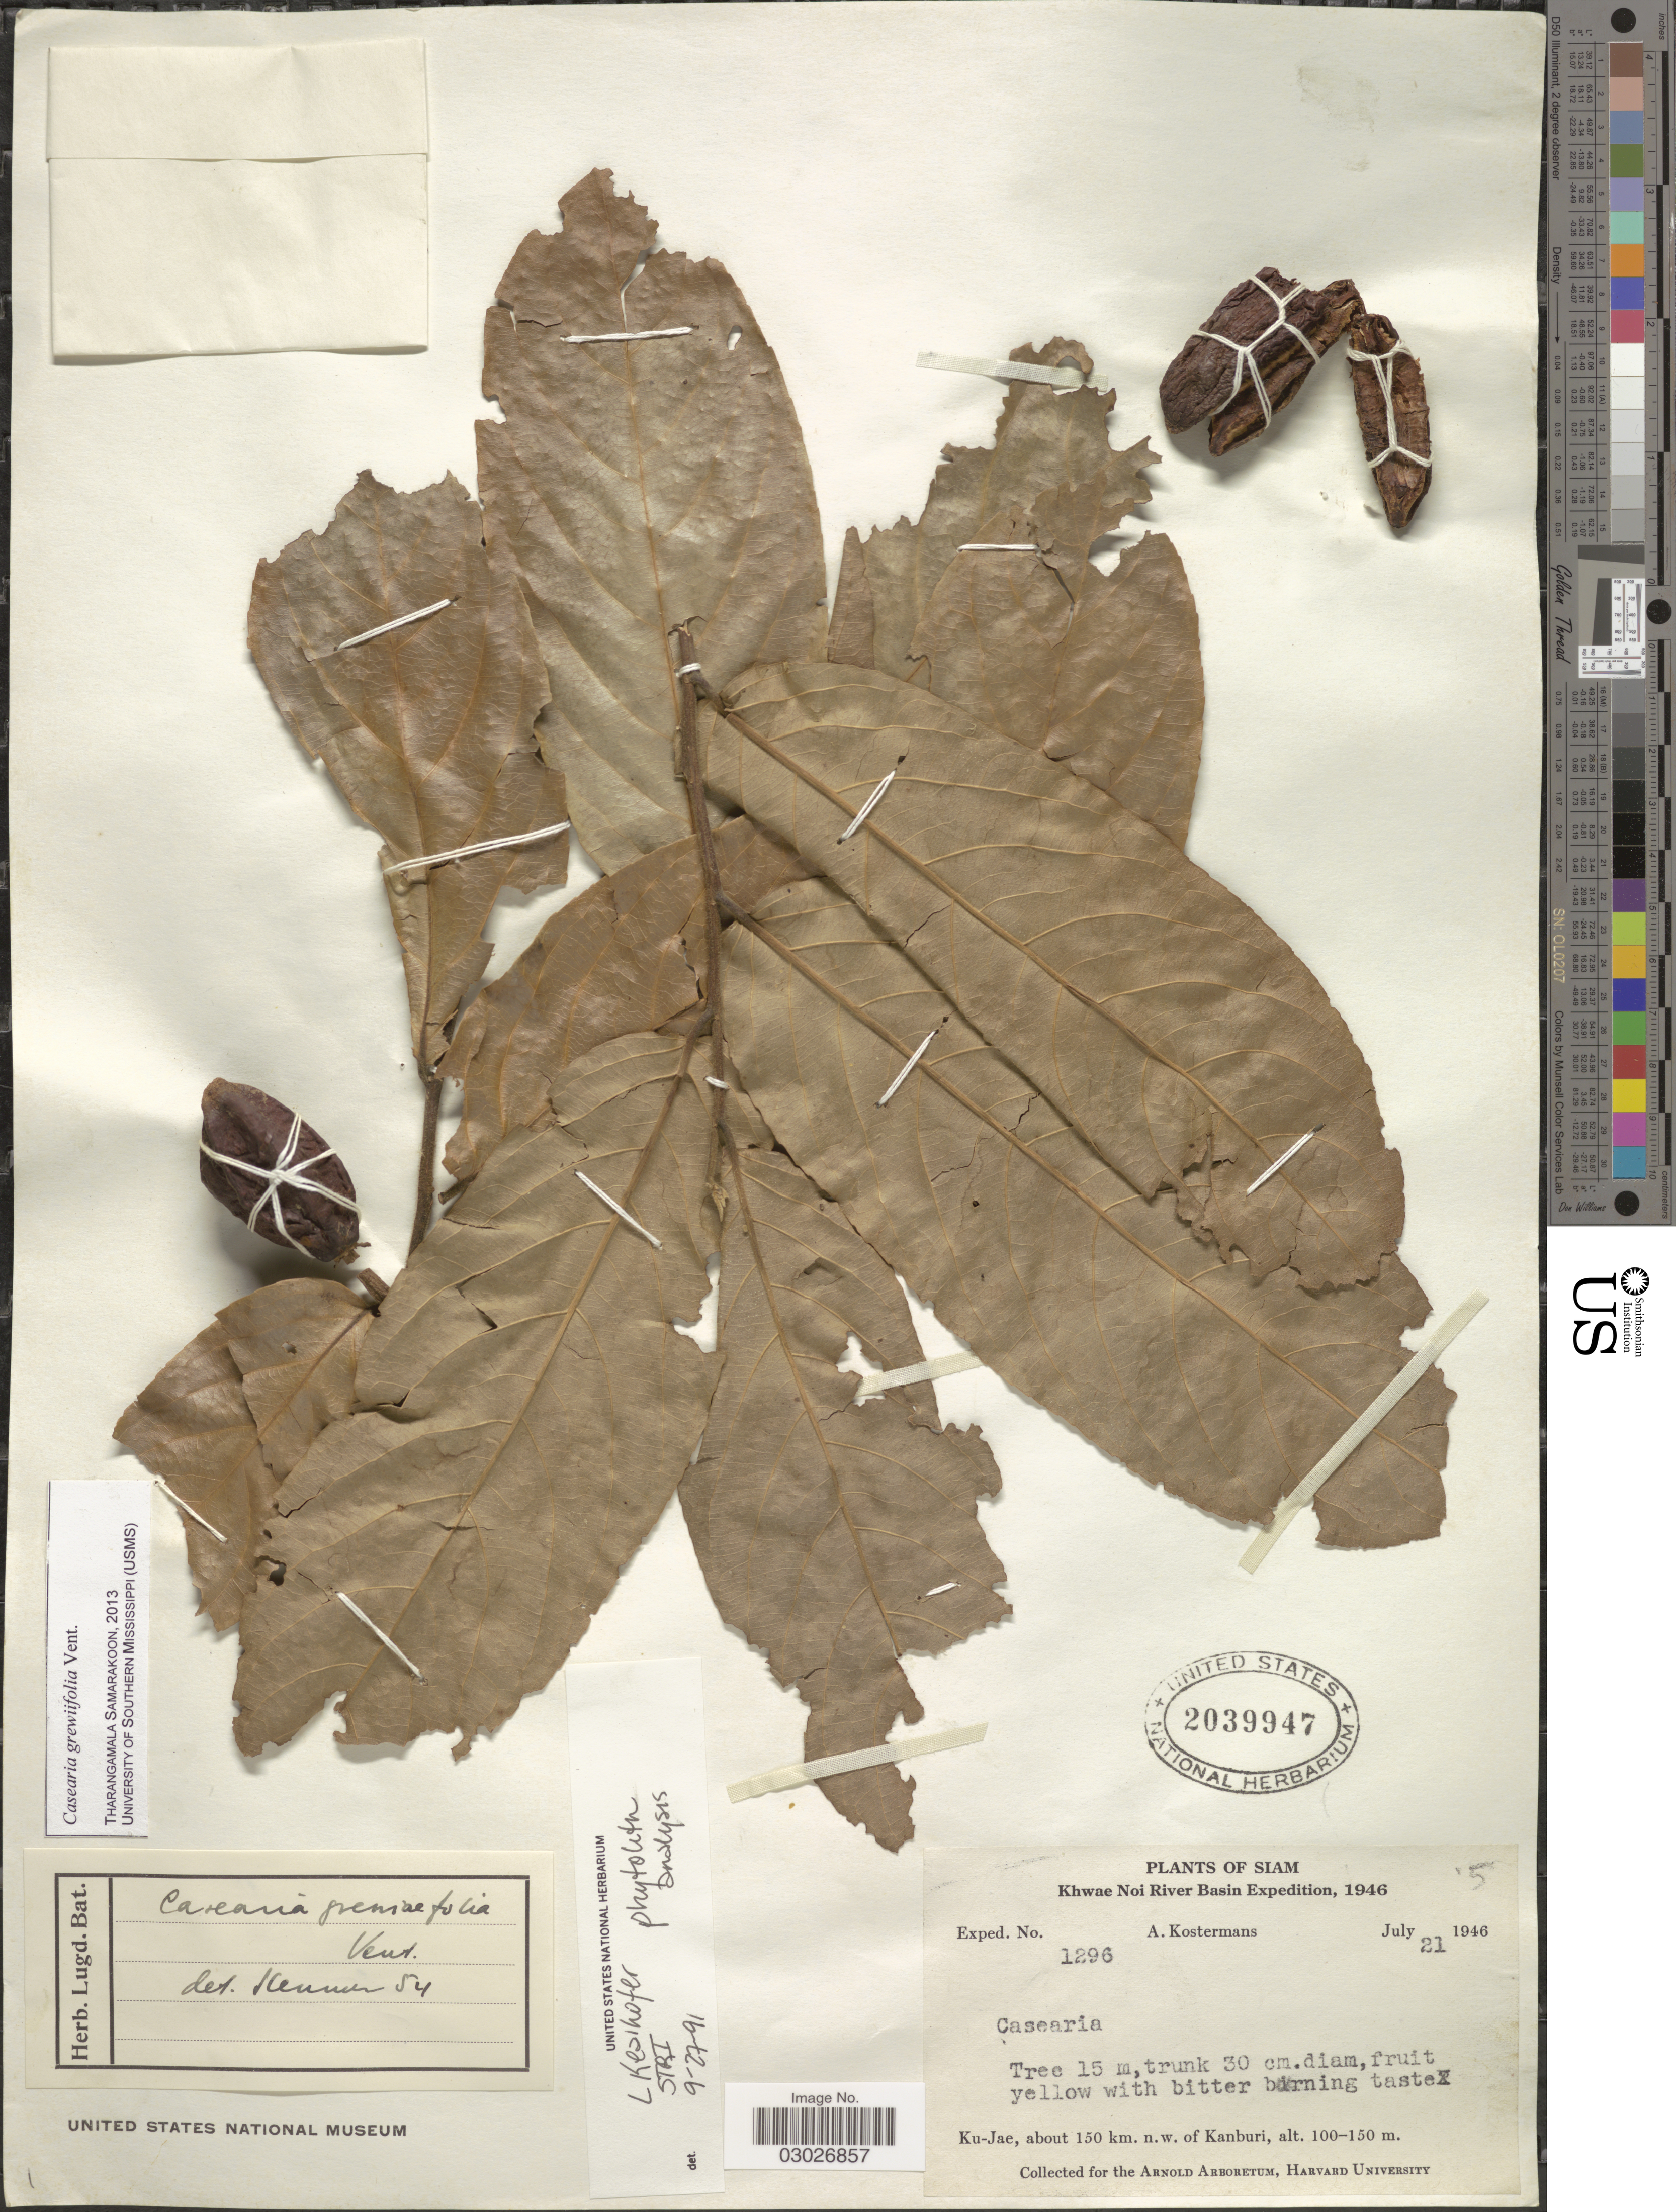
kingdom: Plantae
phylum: Tracheophyta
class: Magnoliopsida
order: Malpighiales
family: Salicaceae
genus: Casearia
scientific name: Casearia grewiifolia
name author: Vent.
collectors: A. J. G. Kostermans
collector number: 1296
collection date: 1946-07-21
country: Thailand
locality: Siam. Ku-Jae, about 150 km. n. w. of Kanburi.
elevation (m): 100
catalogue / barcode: US 2039947